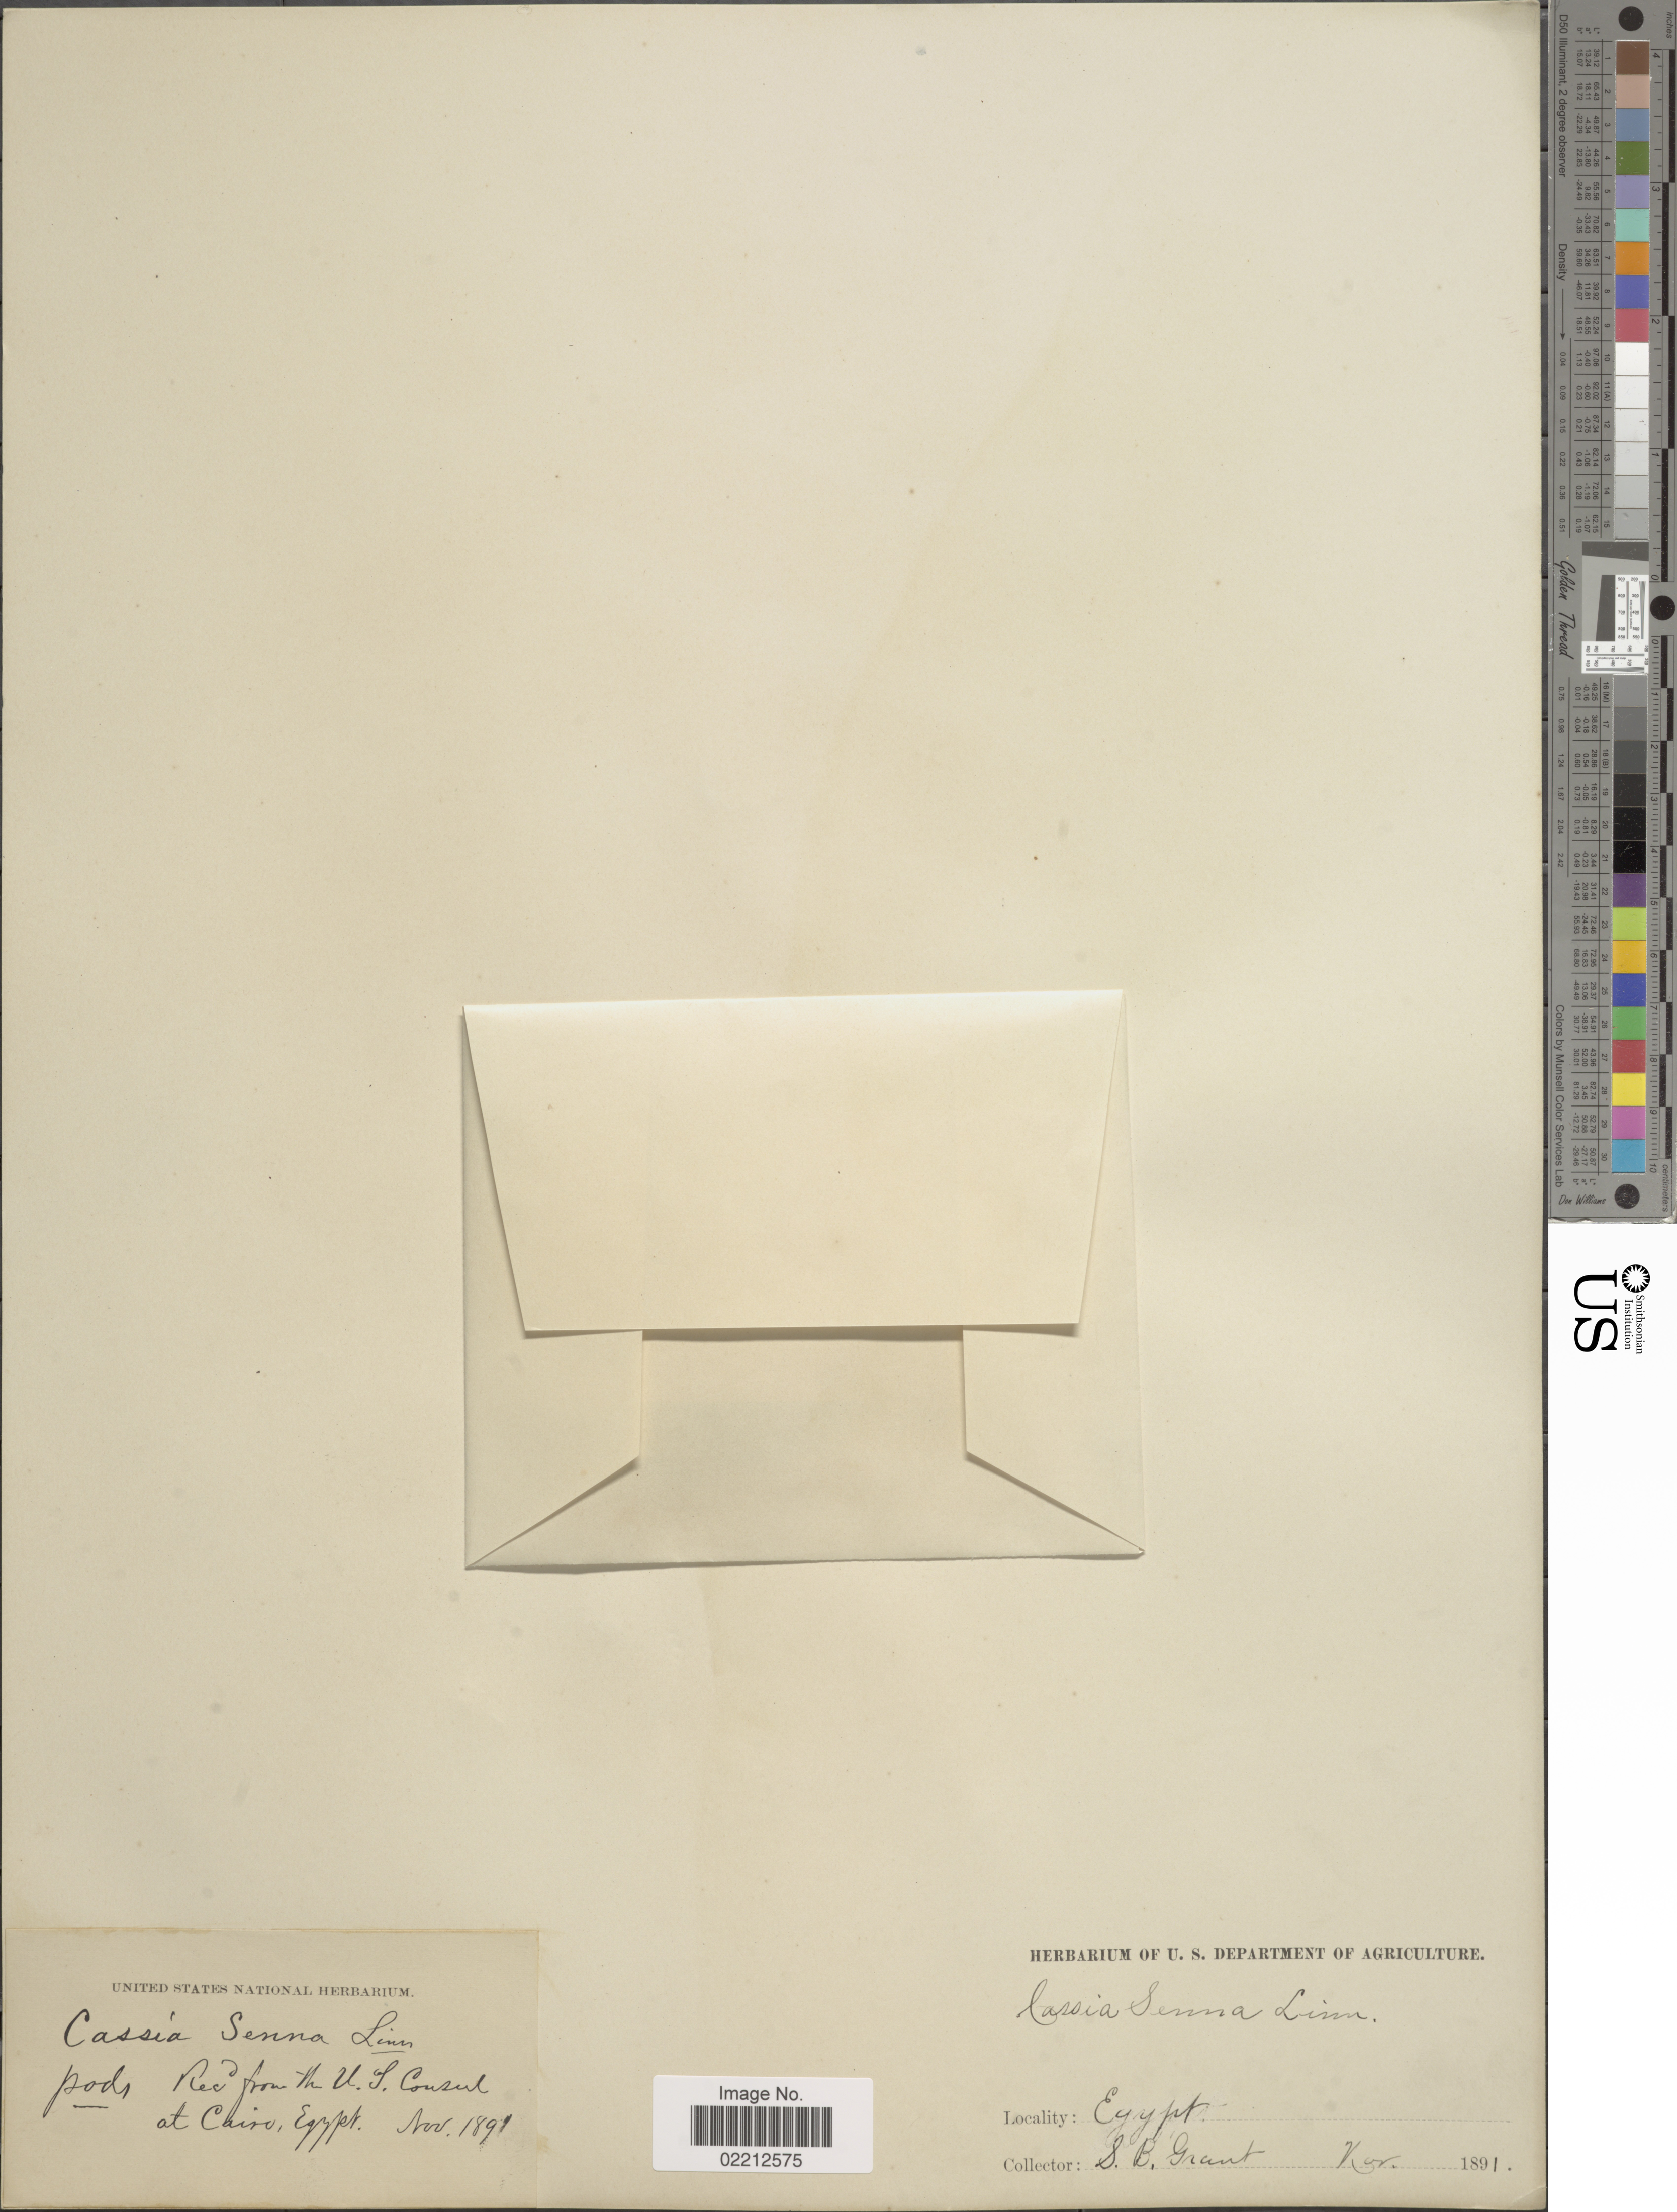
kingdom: Plantae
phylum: Tracheophyta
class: Magnoliopsida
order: Fabales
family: Fabaceae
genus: Senna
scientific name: Senna alexandrina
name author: Mill.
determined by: Strong, Mark T., (BOT), Smithsonian Institution - National Museum of Natural History (UNITED STATES)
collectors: S. Grant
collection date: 1891-11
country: Egypt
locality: Pods. Rev from the U.S. Consul at Cairo